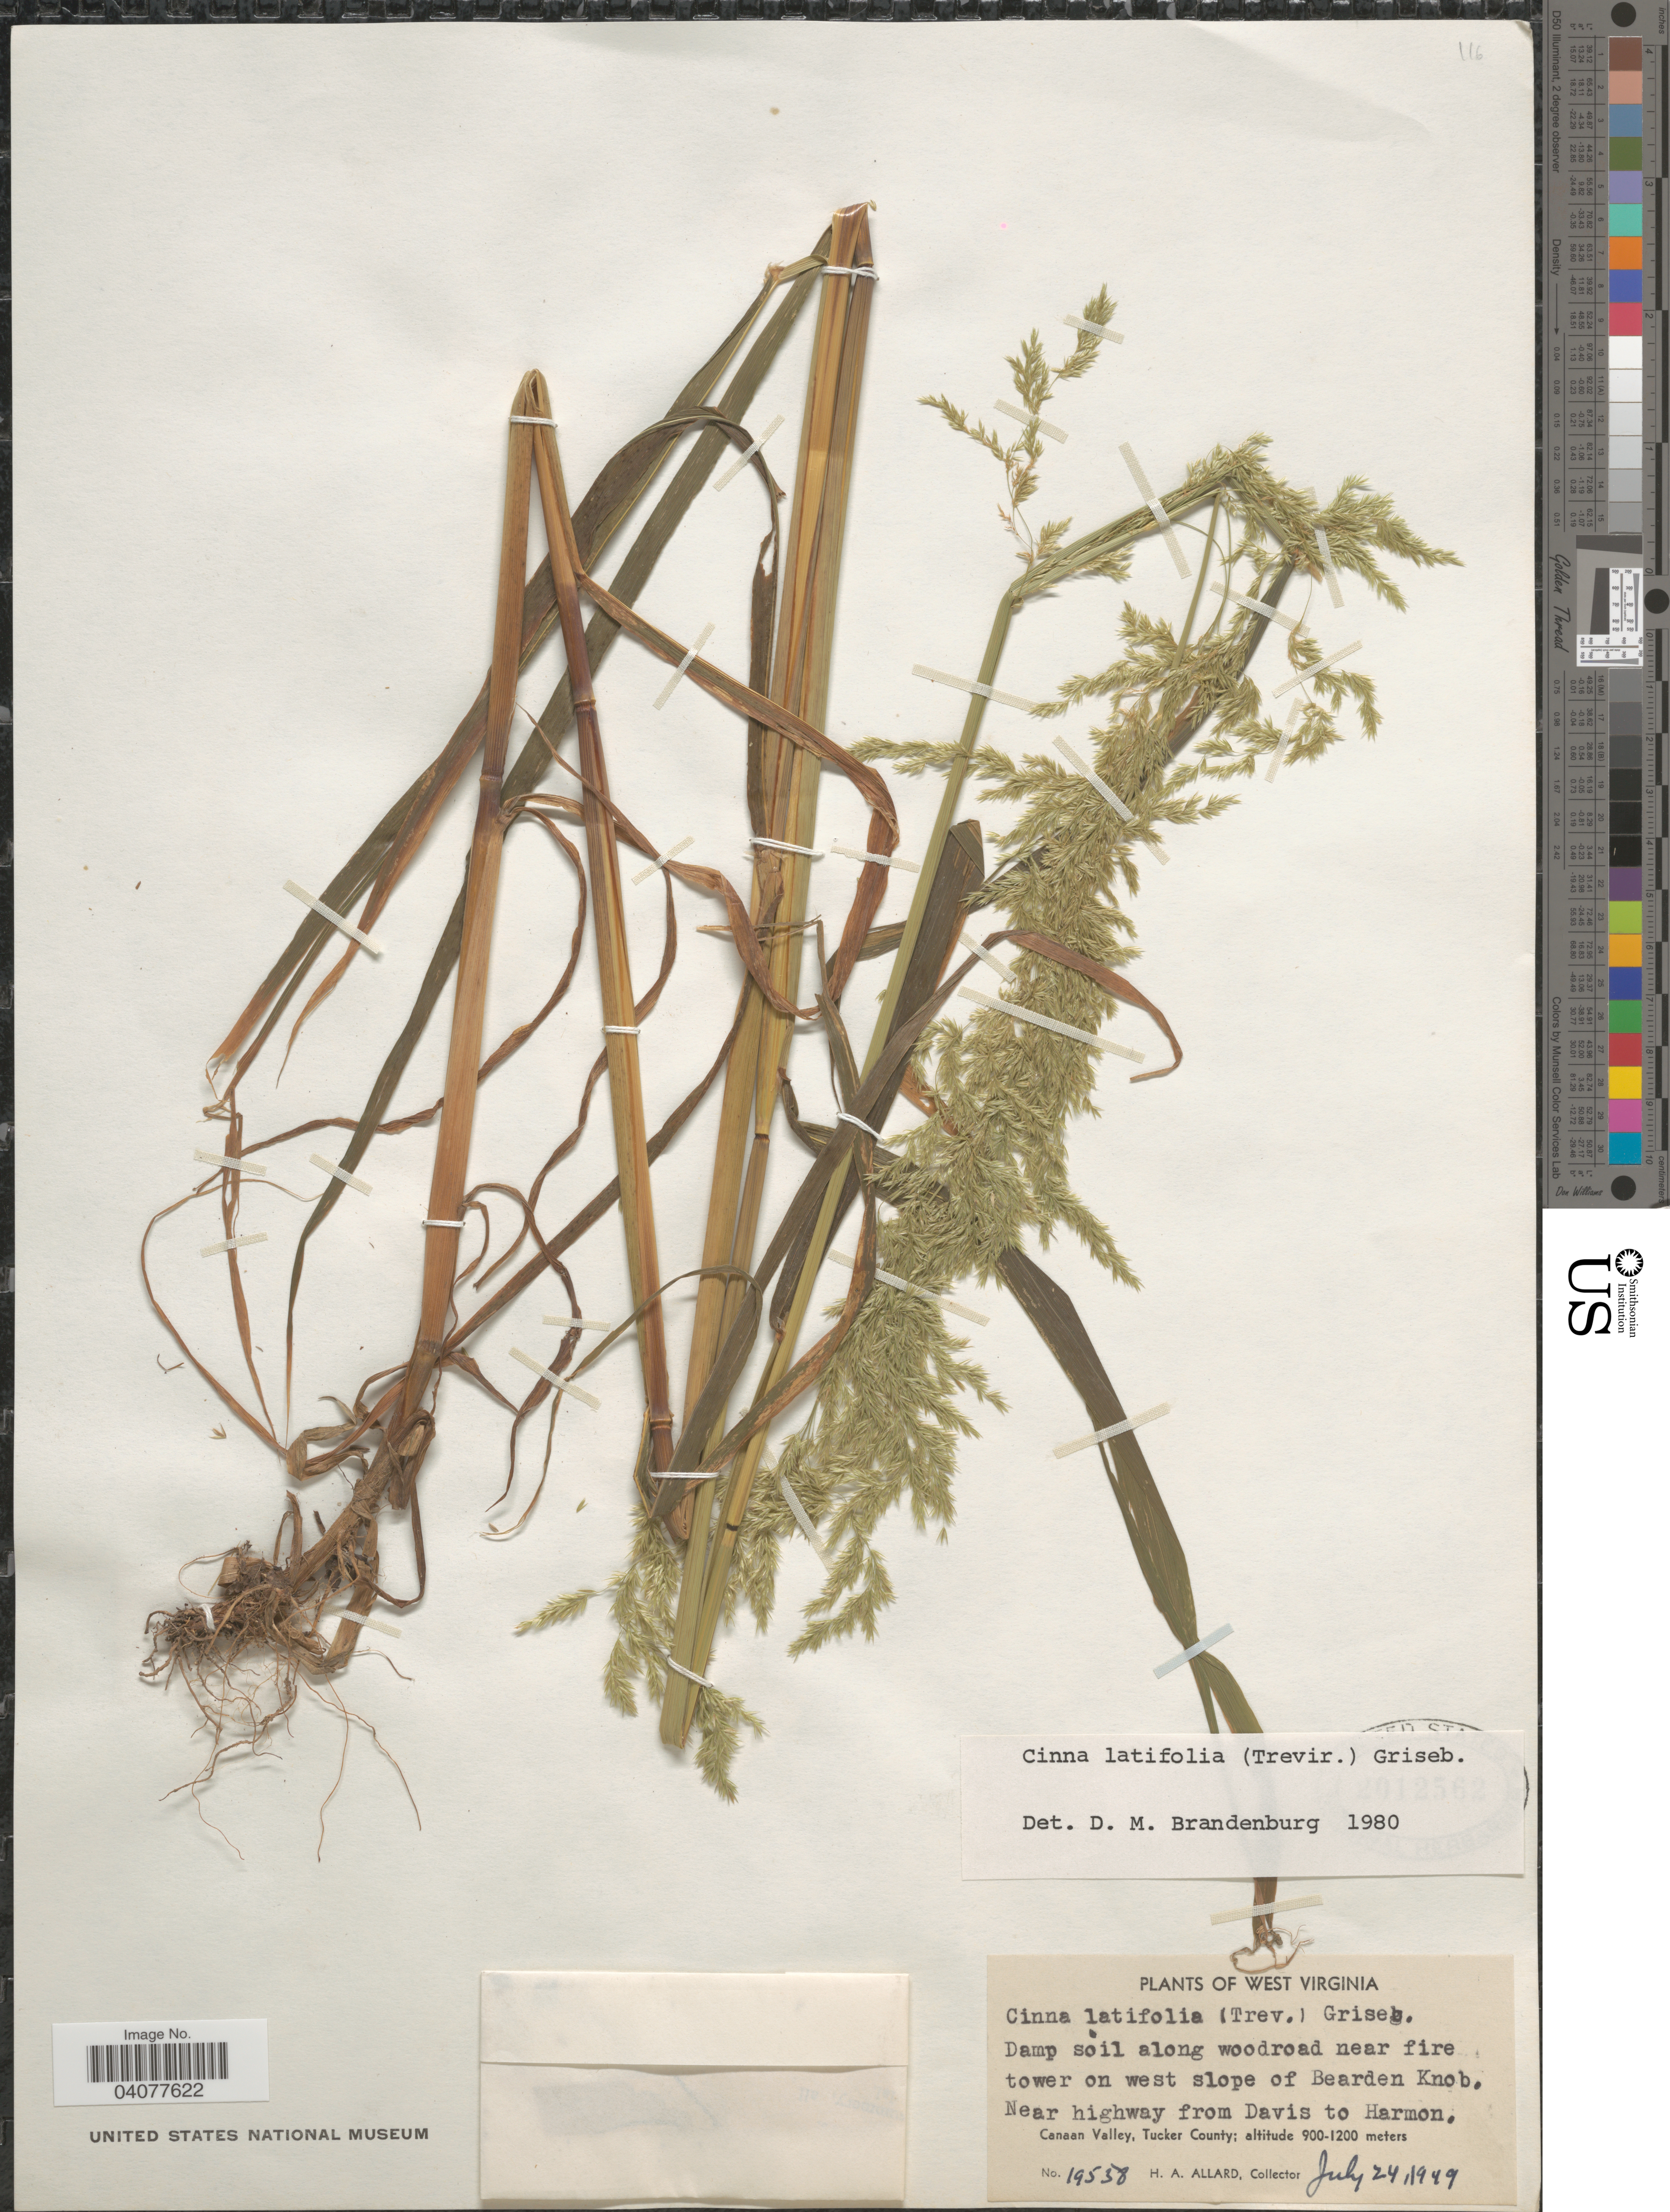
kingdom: Plantae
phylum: Tracheophyta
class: Liliopsida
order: Poales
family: Poaceae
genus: Cinna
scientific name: Cinna latifolia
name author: (Trevir. ex Goeppert) Griseb.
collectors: H. A. Allard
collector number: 19538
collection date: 1949-07-24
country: United States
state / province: West Virginia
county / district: Tucker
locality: Damp soil along woodroad near fire tower on west slope of Bearden Knob. Near highway from Davis to Harmon. Canaan Valley, Tucker County.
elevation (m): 900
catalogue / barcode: US 2012562